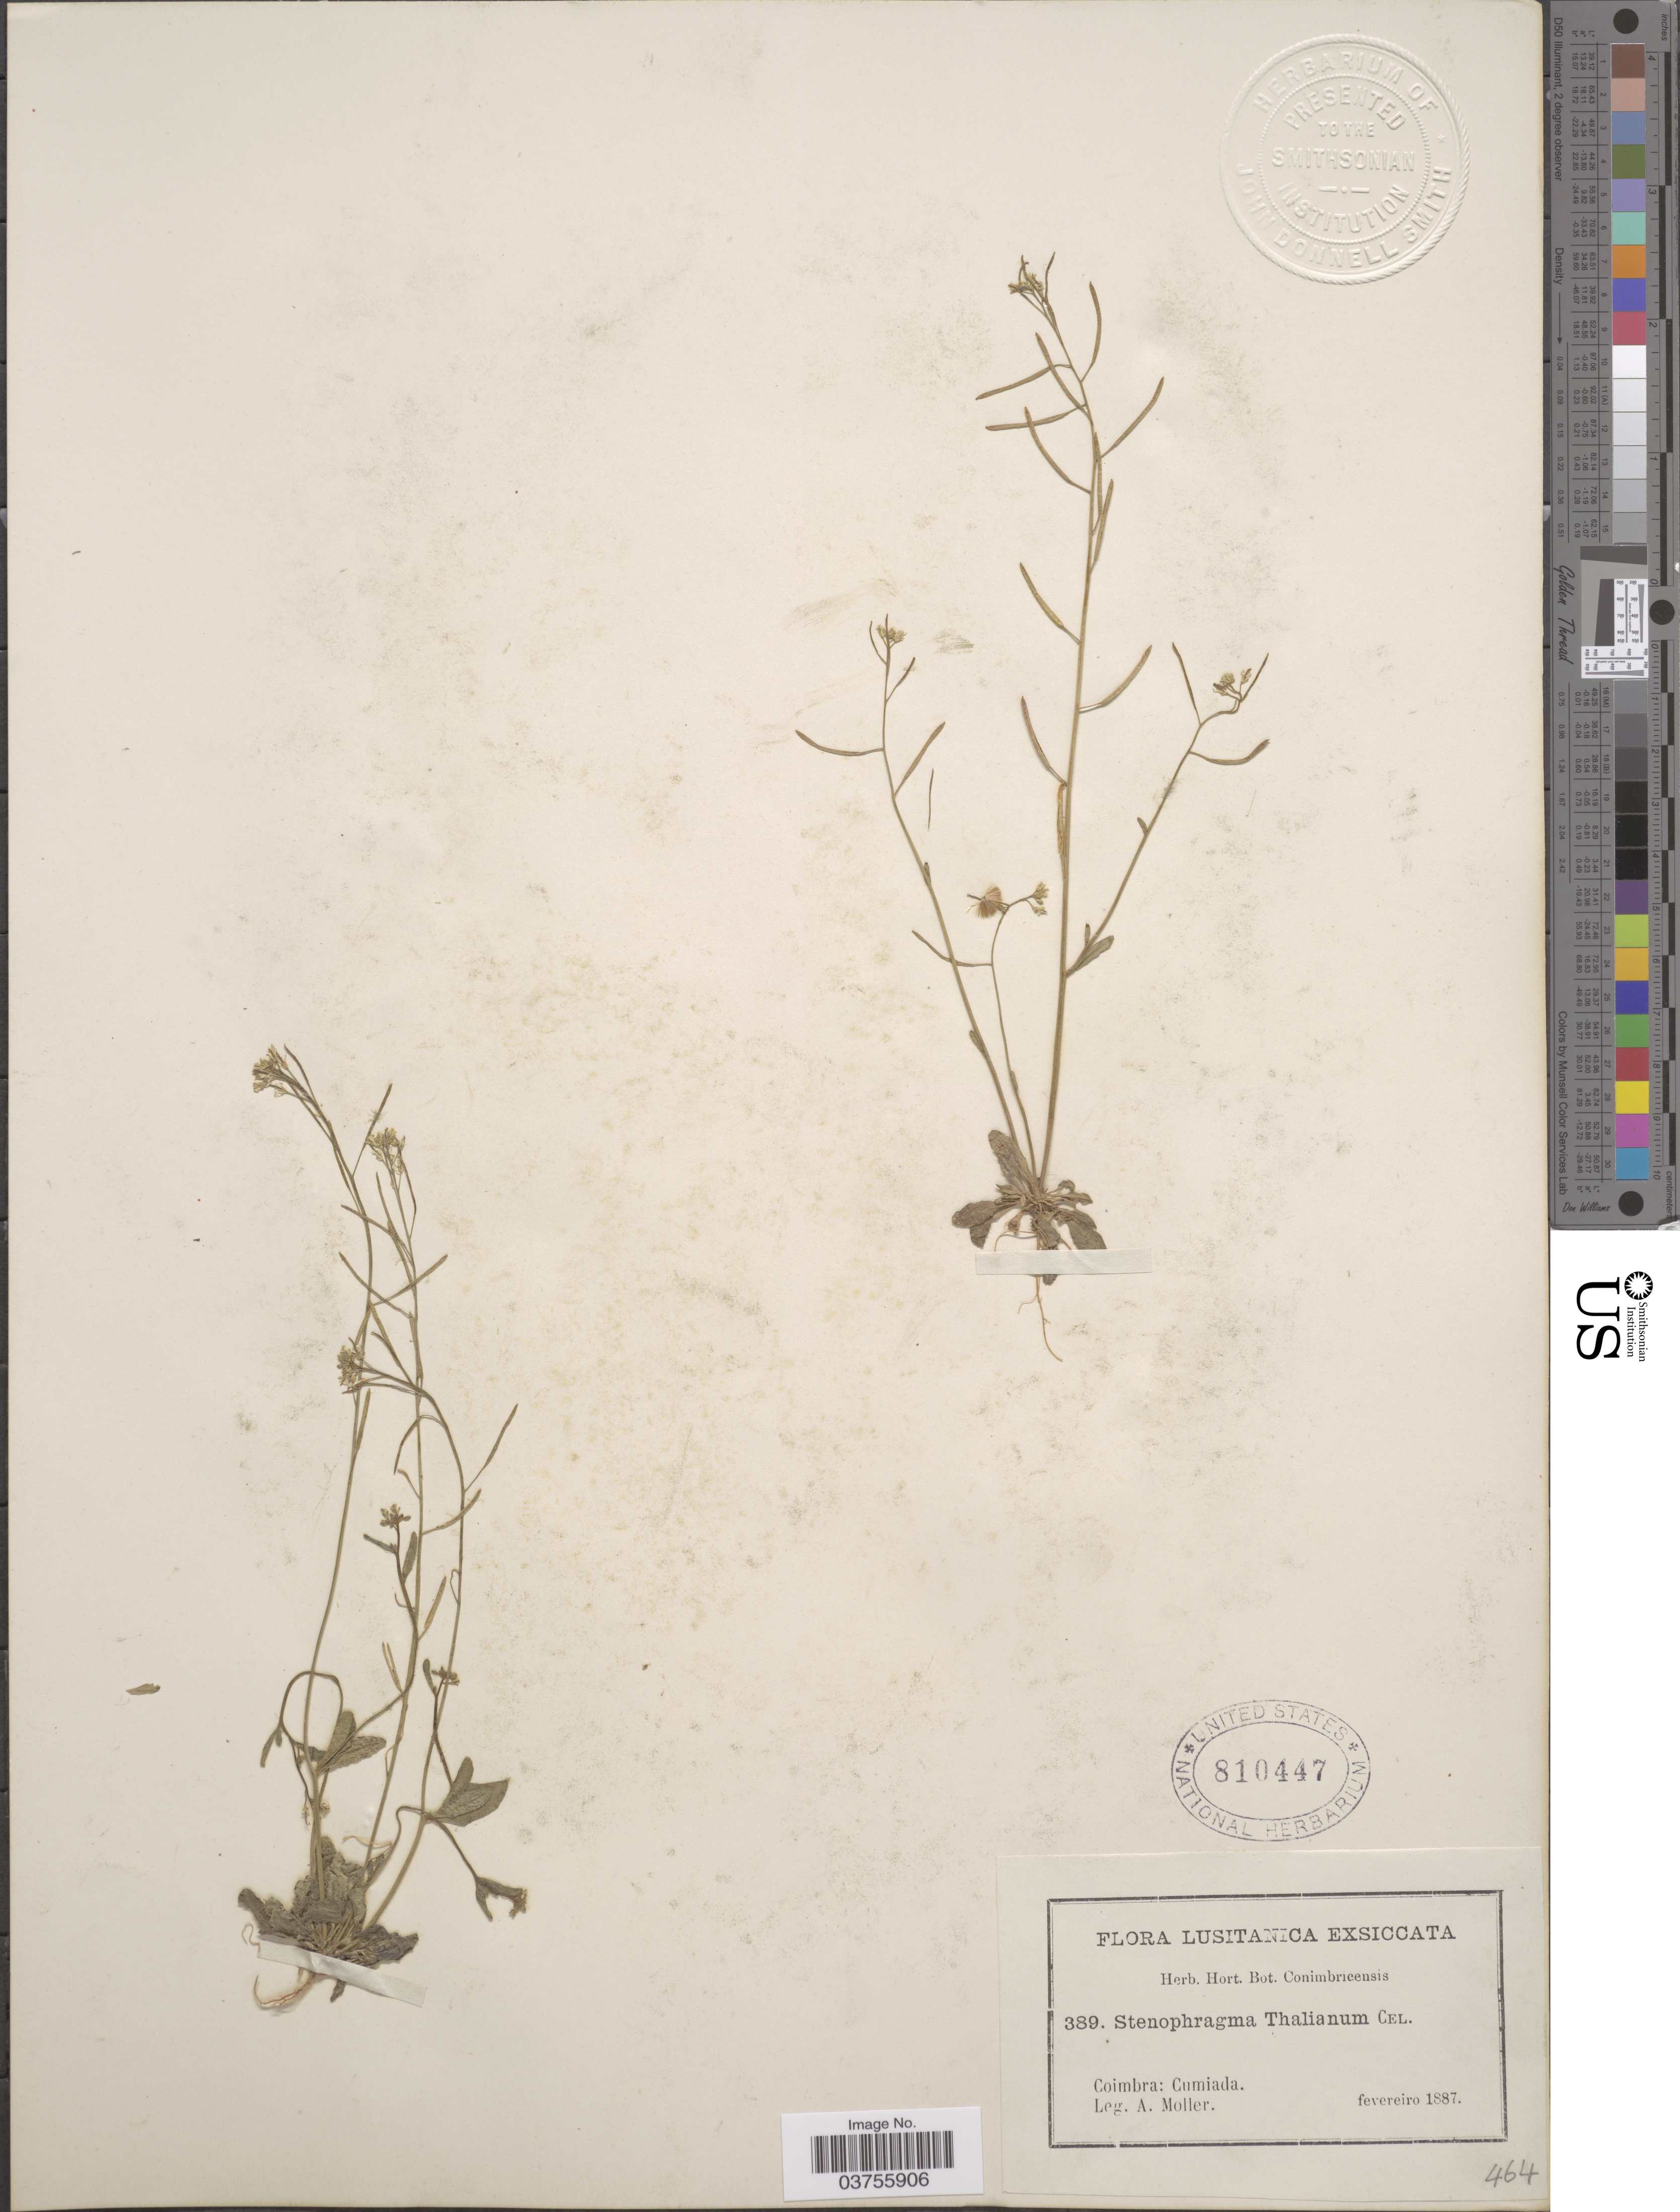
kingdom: Plantae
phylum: Tracheophyta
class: Magnoliopsida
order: Brassicales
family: Brassicaceae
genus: Arabidopsis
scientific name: Arabidopsis thaliana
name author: (L.) Heynh.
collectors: A. Moller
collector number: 389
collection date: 1887-02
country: Portugal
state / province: Coimbra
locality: Cumiada.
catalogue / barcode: US 810447